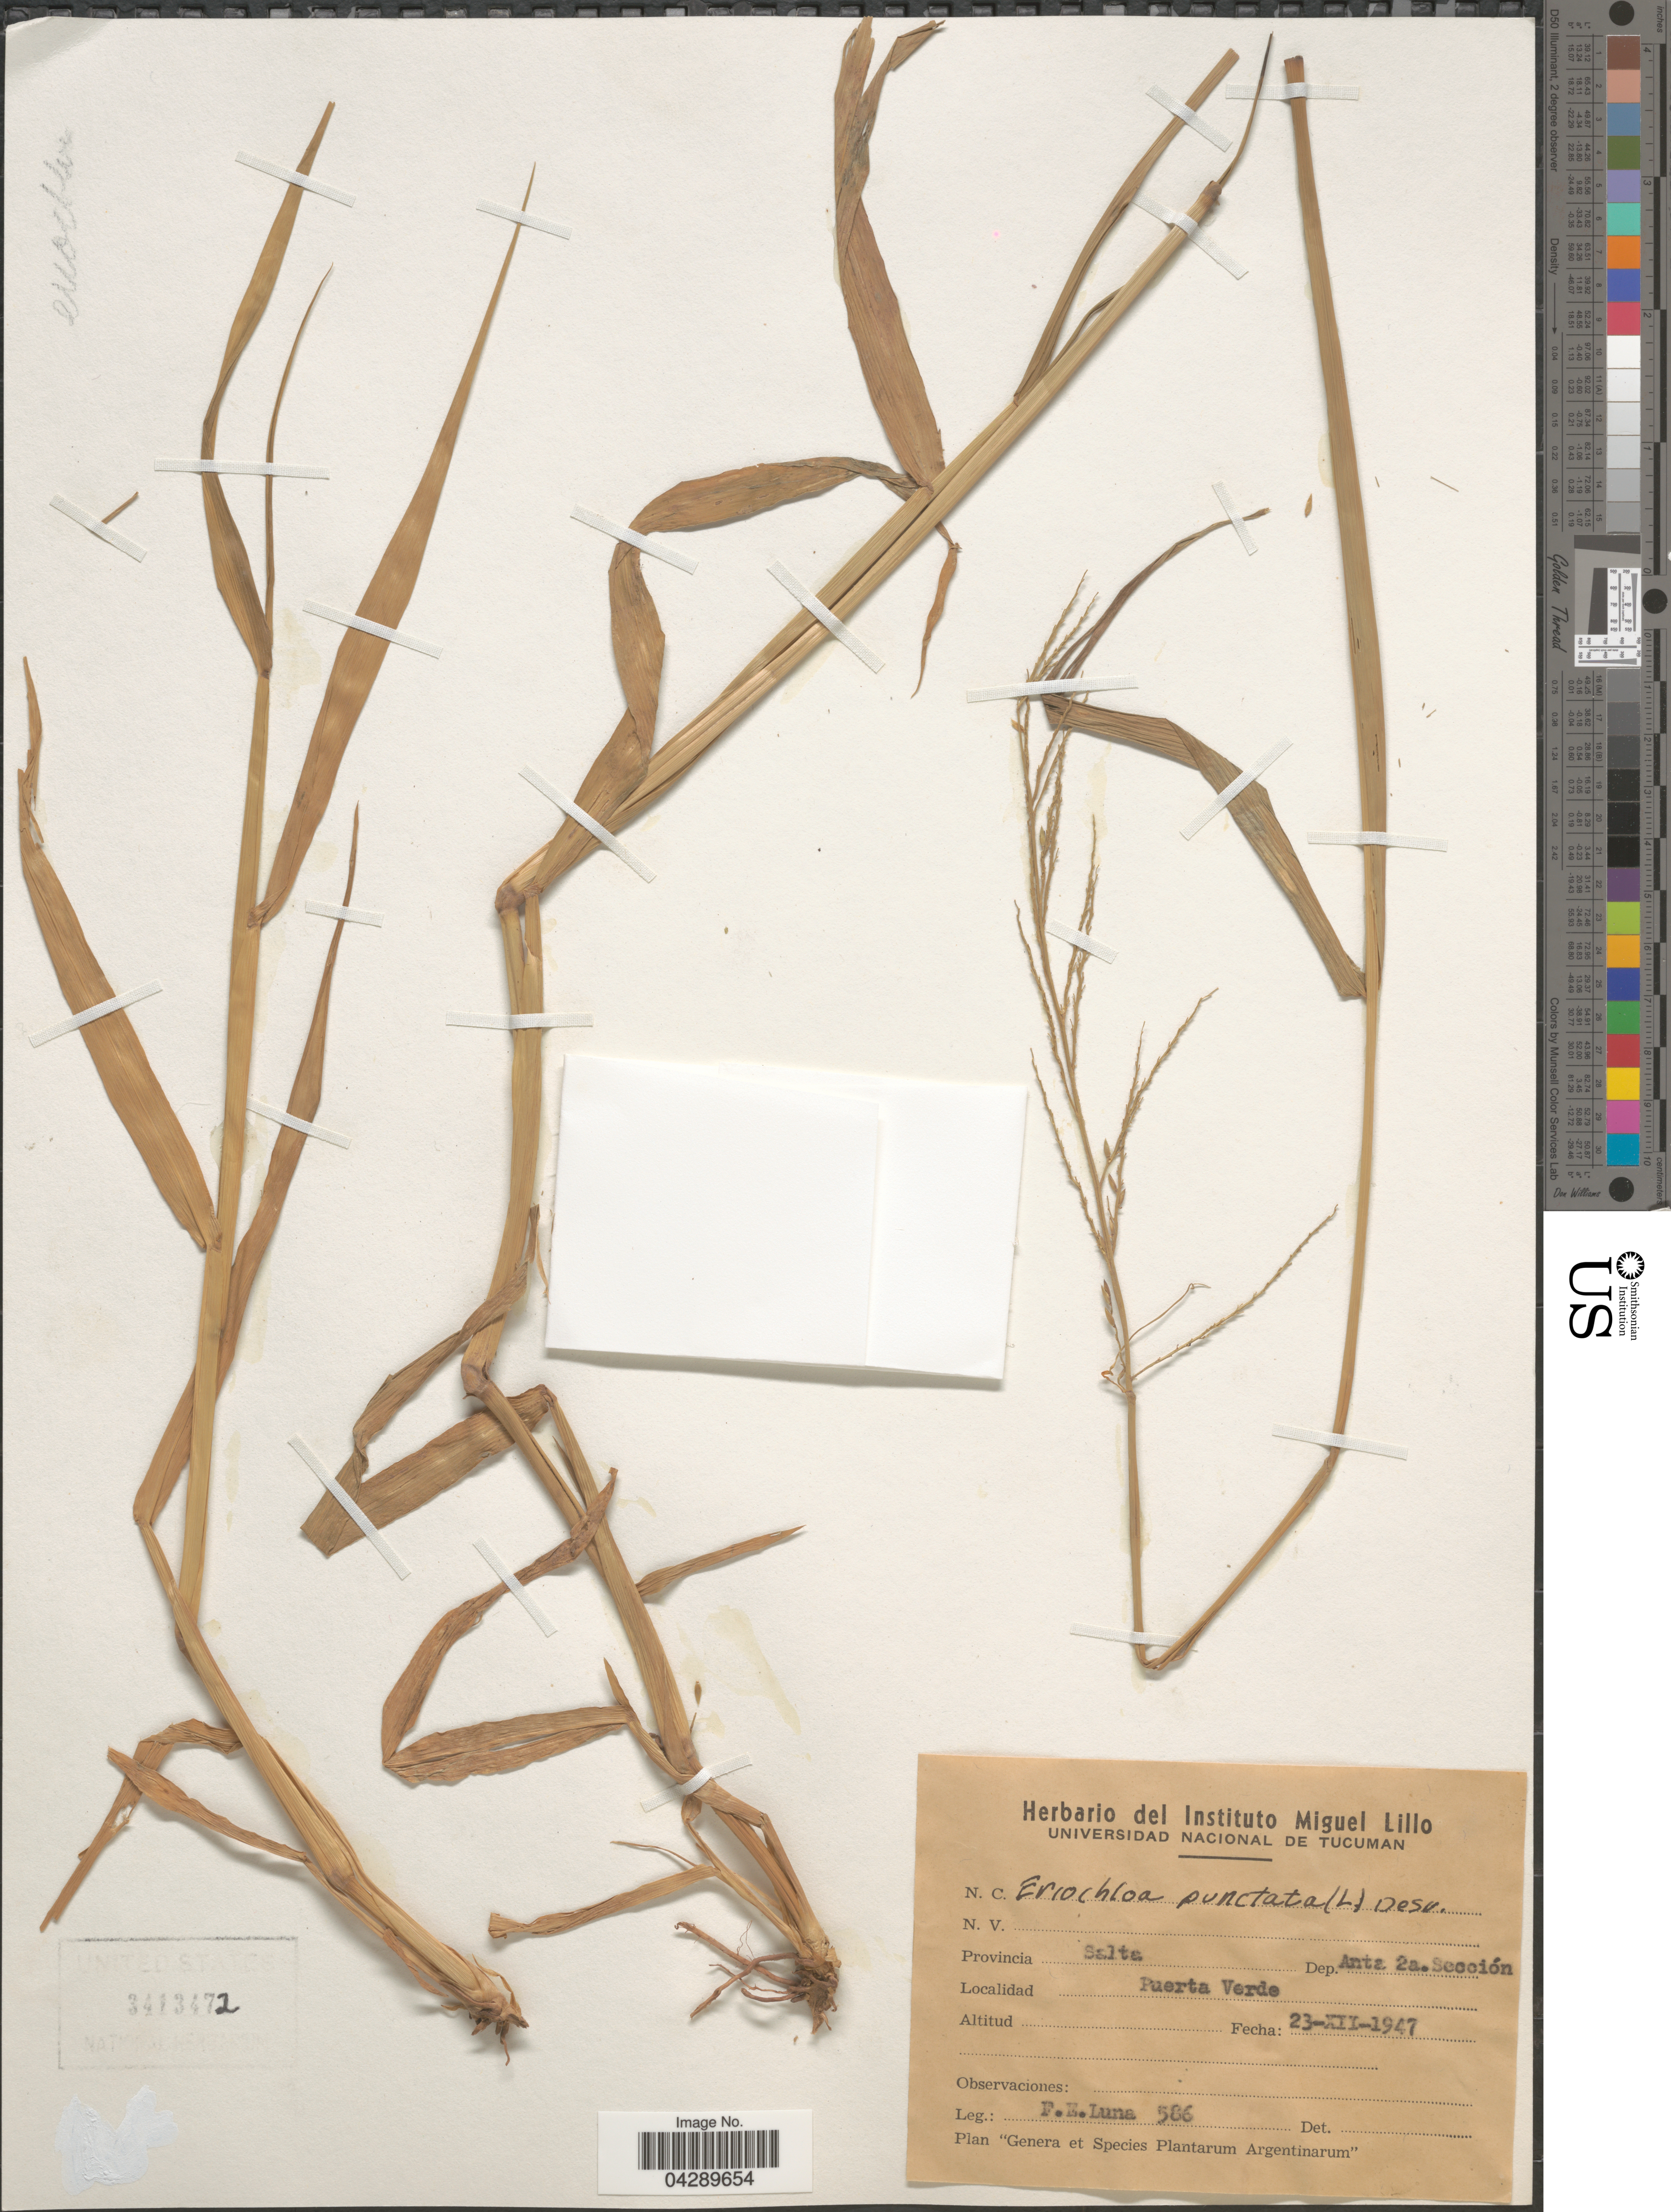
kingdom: Plantae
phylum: Tracheophyta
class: Liliopsida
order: Poales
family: Poaceae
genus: Eriochloa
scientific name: Eriochloa punctata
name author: (L.) Desv. ex Ham.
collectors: F. E. Luna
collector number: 586*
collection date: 1947-12-23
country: Argentina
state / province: Salta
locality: Dep. Anta 2a.Sección. Puerta Verde.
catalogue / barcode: US 3413472